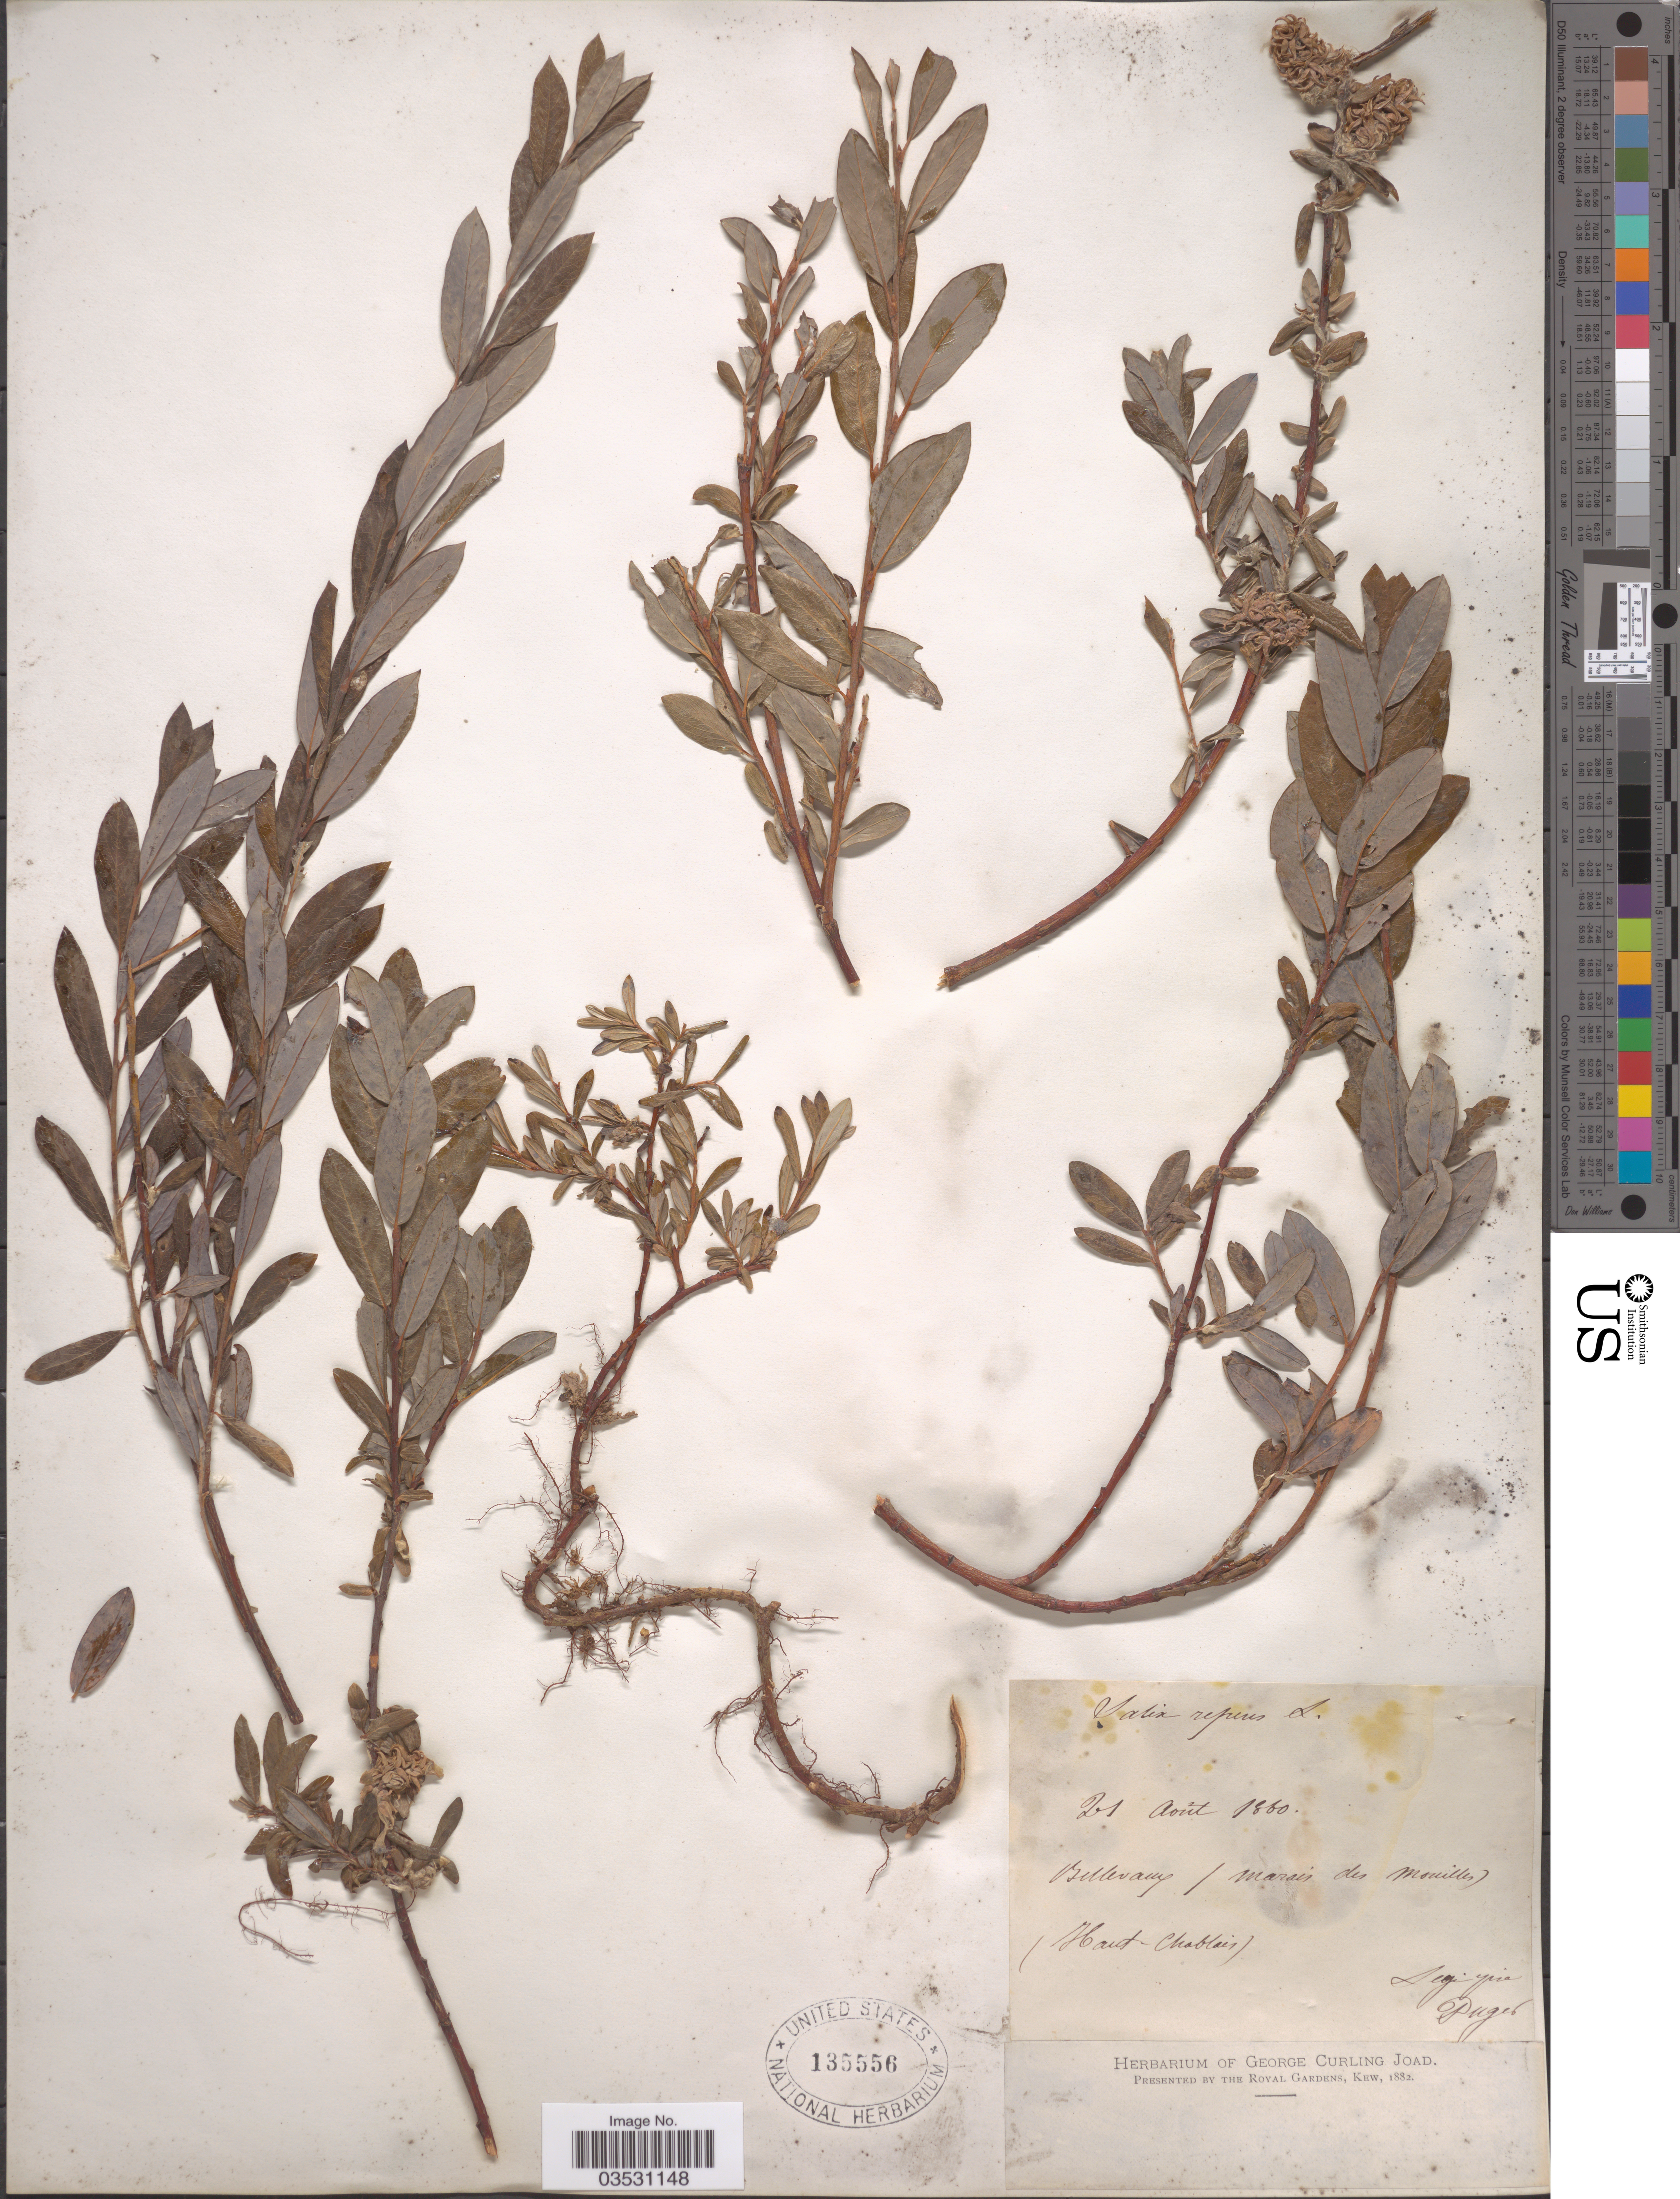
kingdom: Plantae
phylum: Tracheophyta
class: Magnoliopsida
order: Malpighiales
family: Salicaceae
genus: Salix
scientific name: Salix repens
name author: L.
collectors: -. Puget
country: France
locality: Bullevany/ Marais des Mouilles).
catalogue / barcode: US 135556